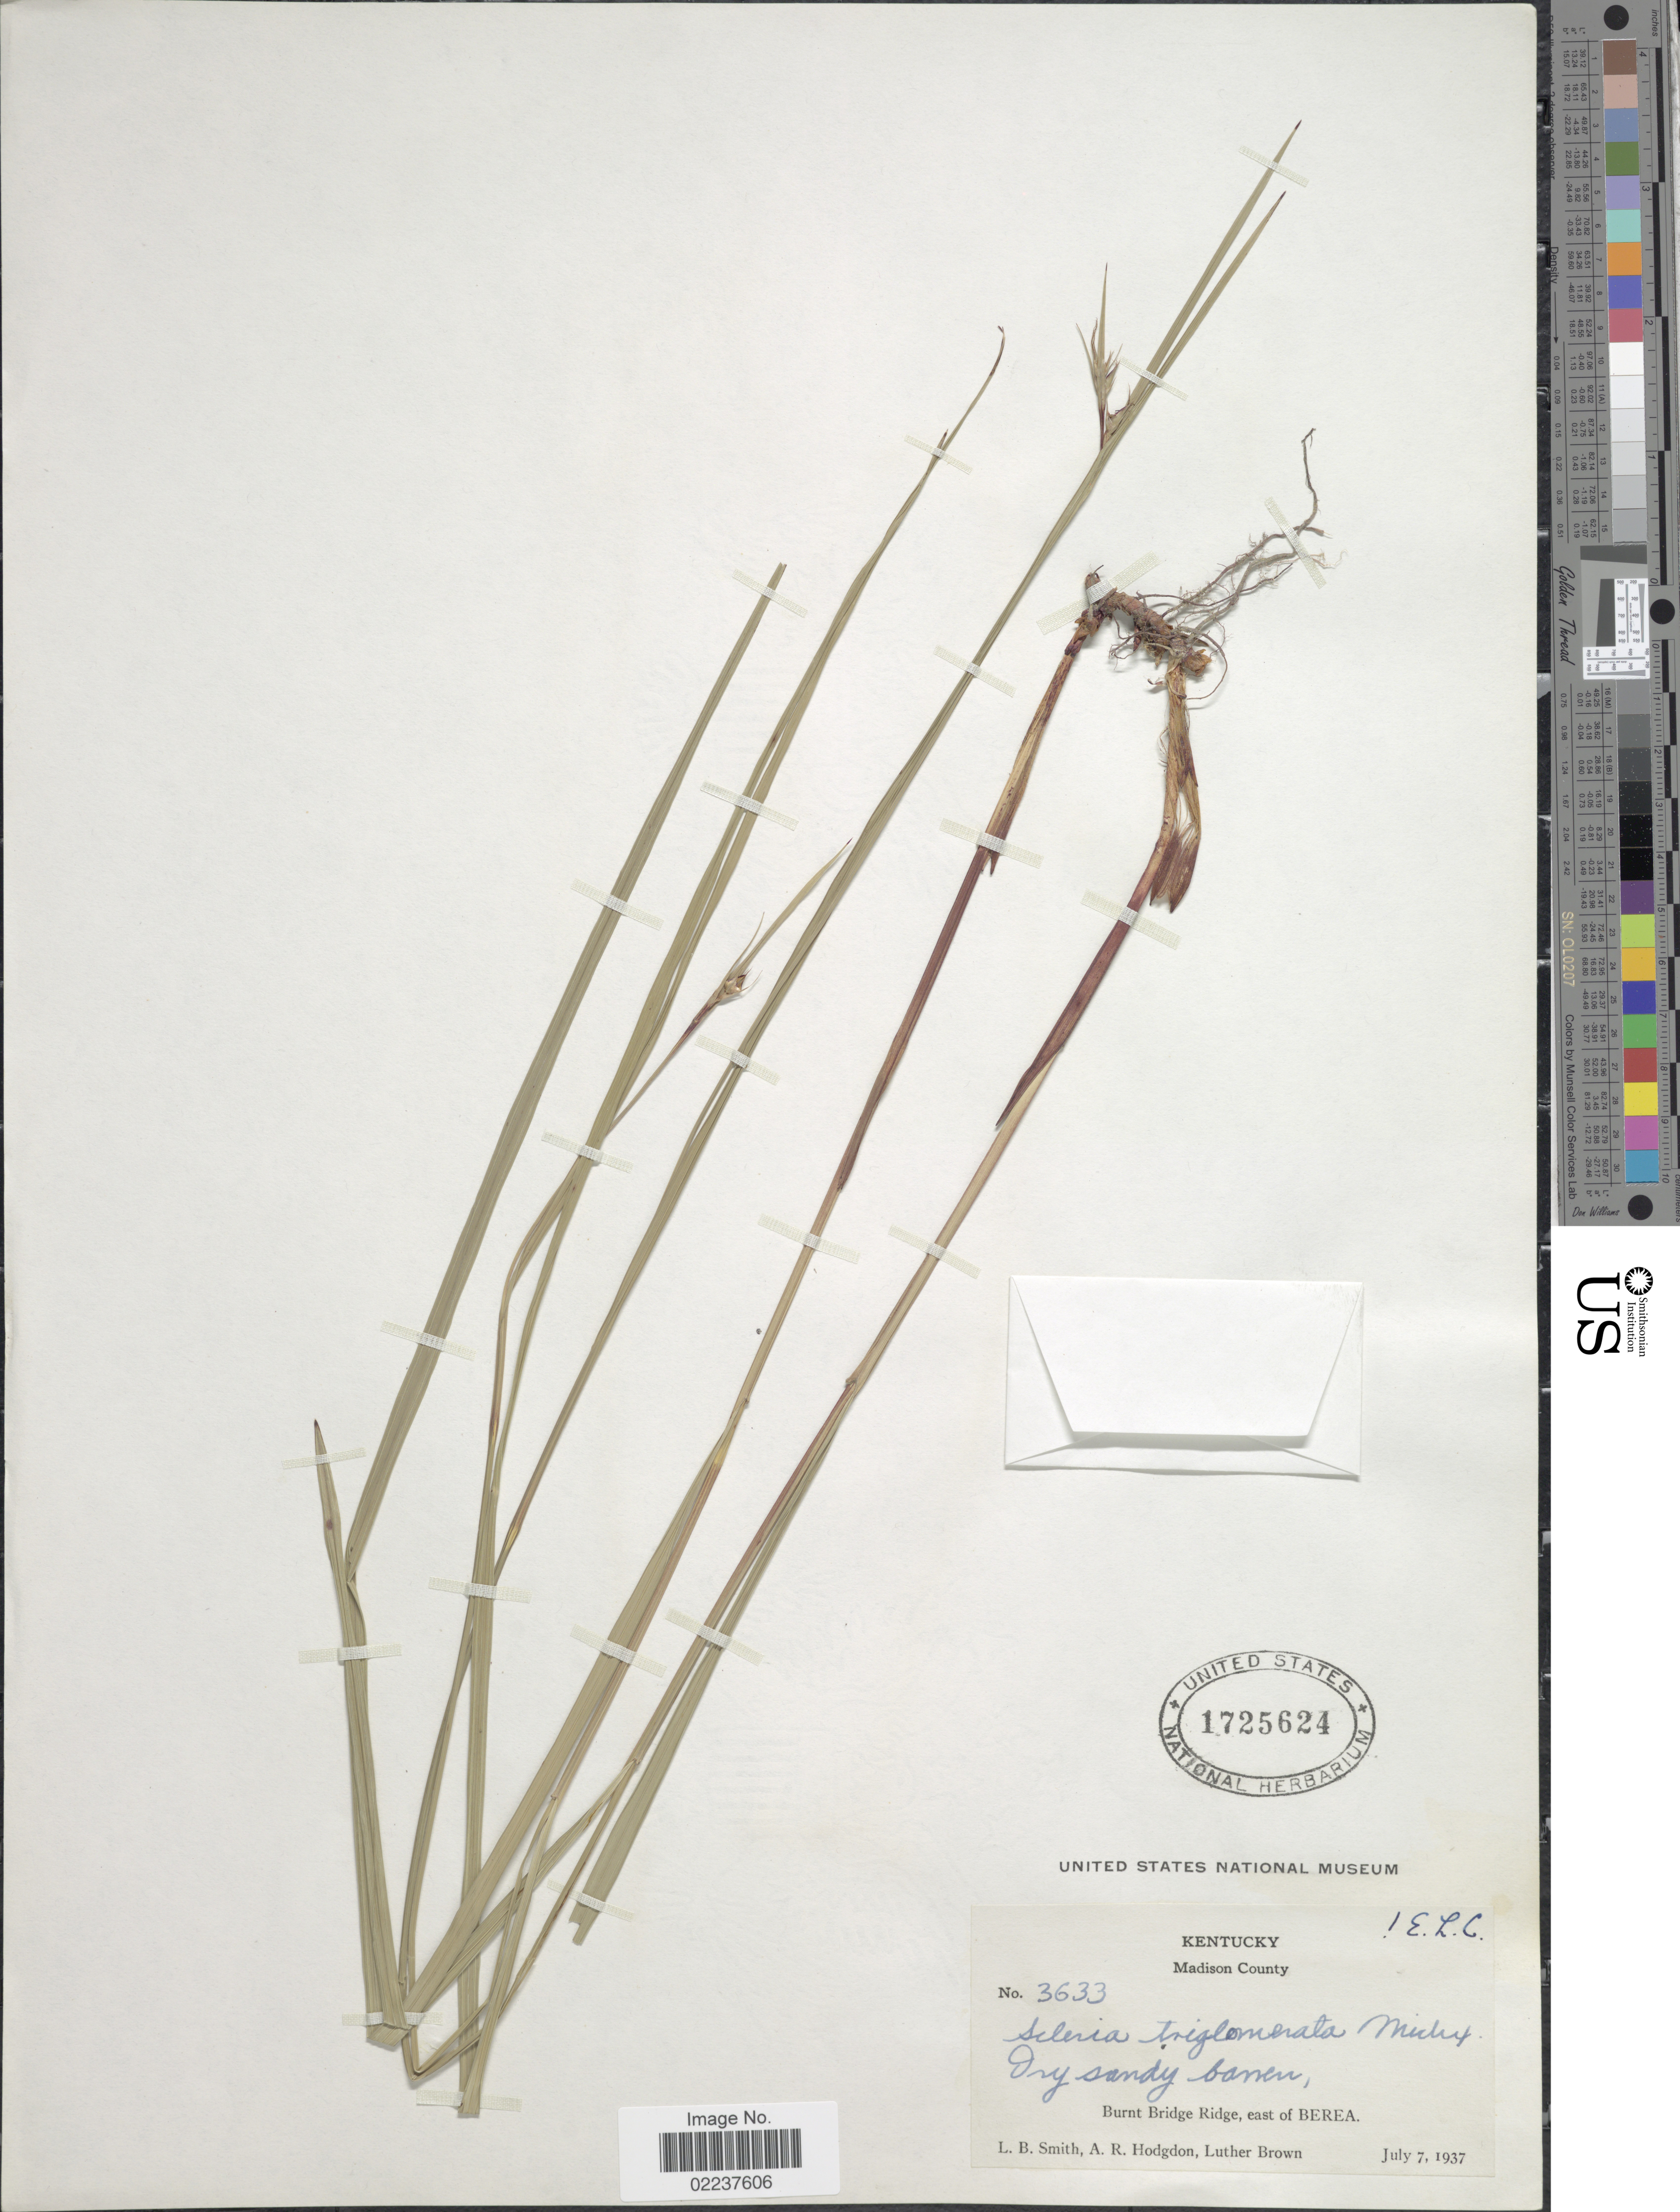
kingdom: Plantae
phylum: Tracheophyta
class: Liliopsida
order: Poales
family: Cyperaceae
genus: Scleria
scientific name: Scleria triglomerata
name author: Michx.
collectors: L. Smith, A. R. Hodgdon & L. Brown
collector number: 3633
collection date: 1937-07-07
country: United States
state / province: Kentucky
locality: Madison County, Burnt Bridge Ridge, east of Berea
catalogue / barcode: US 1725624